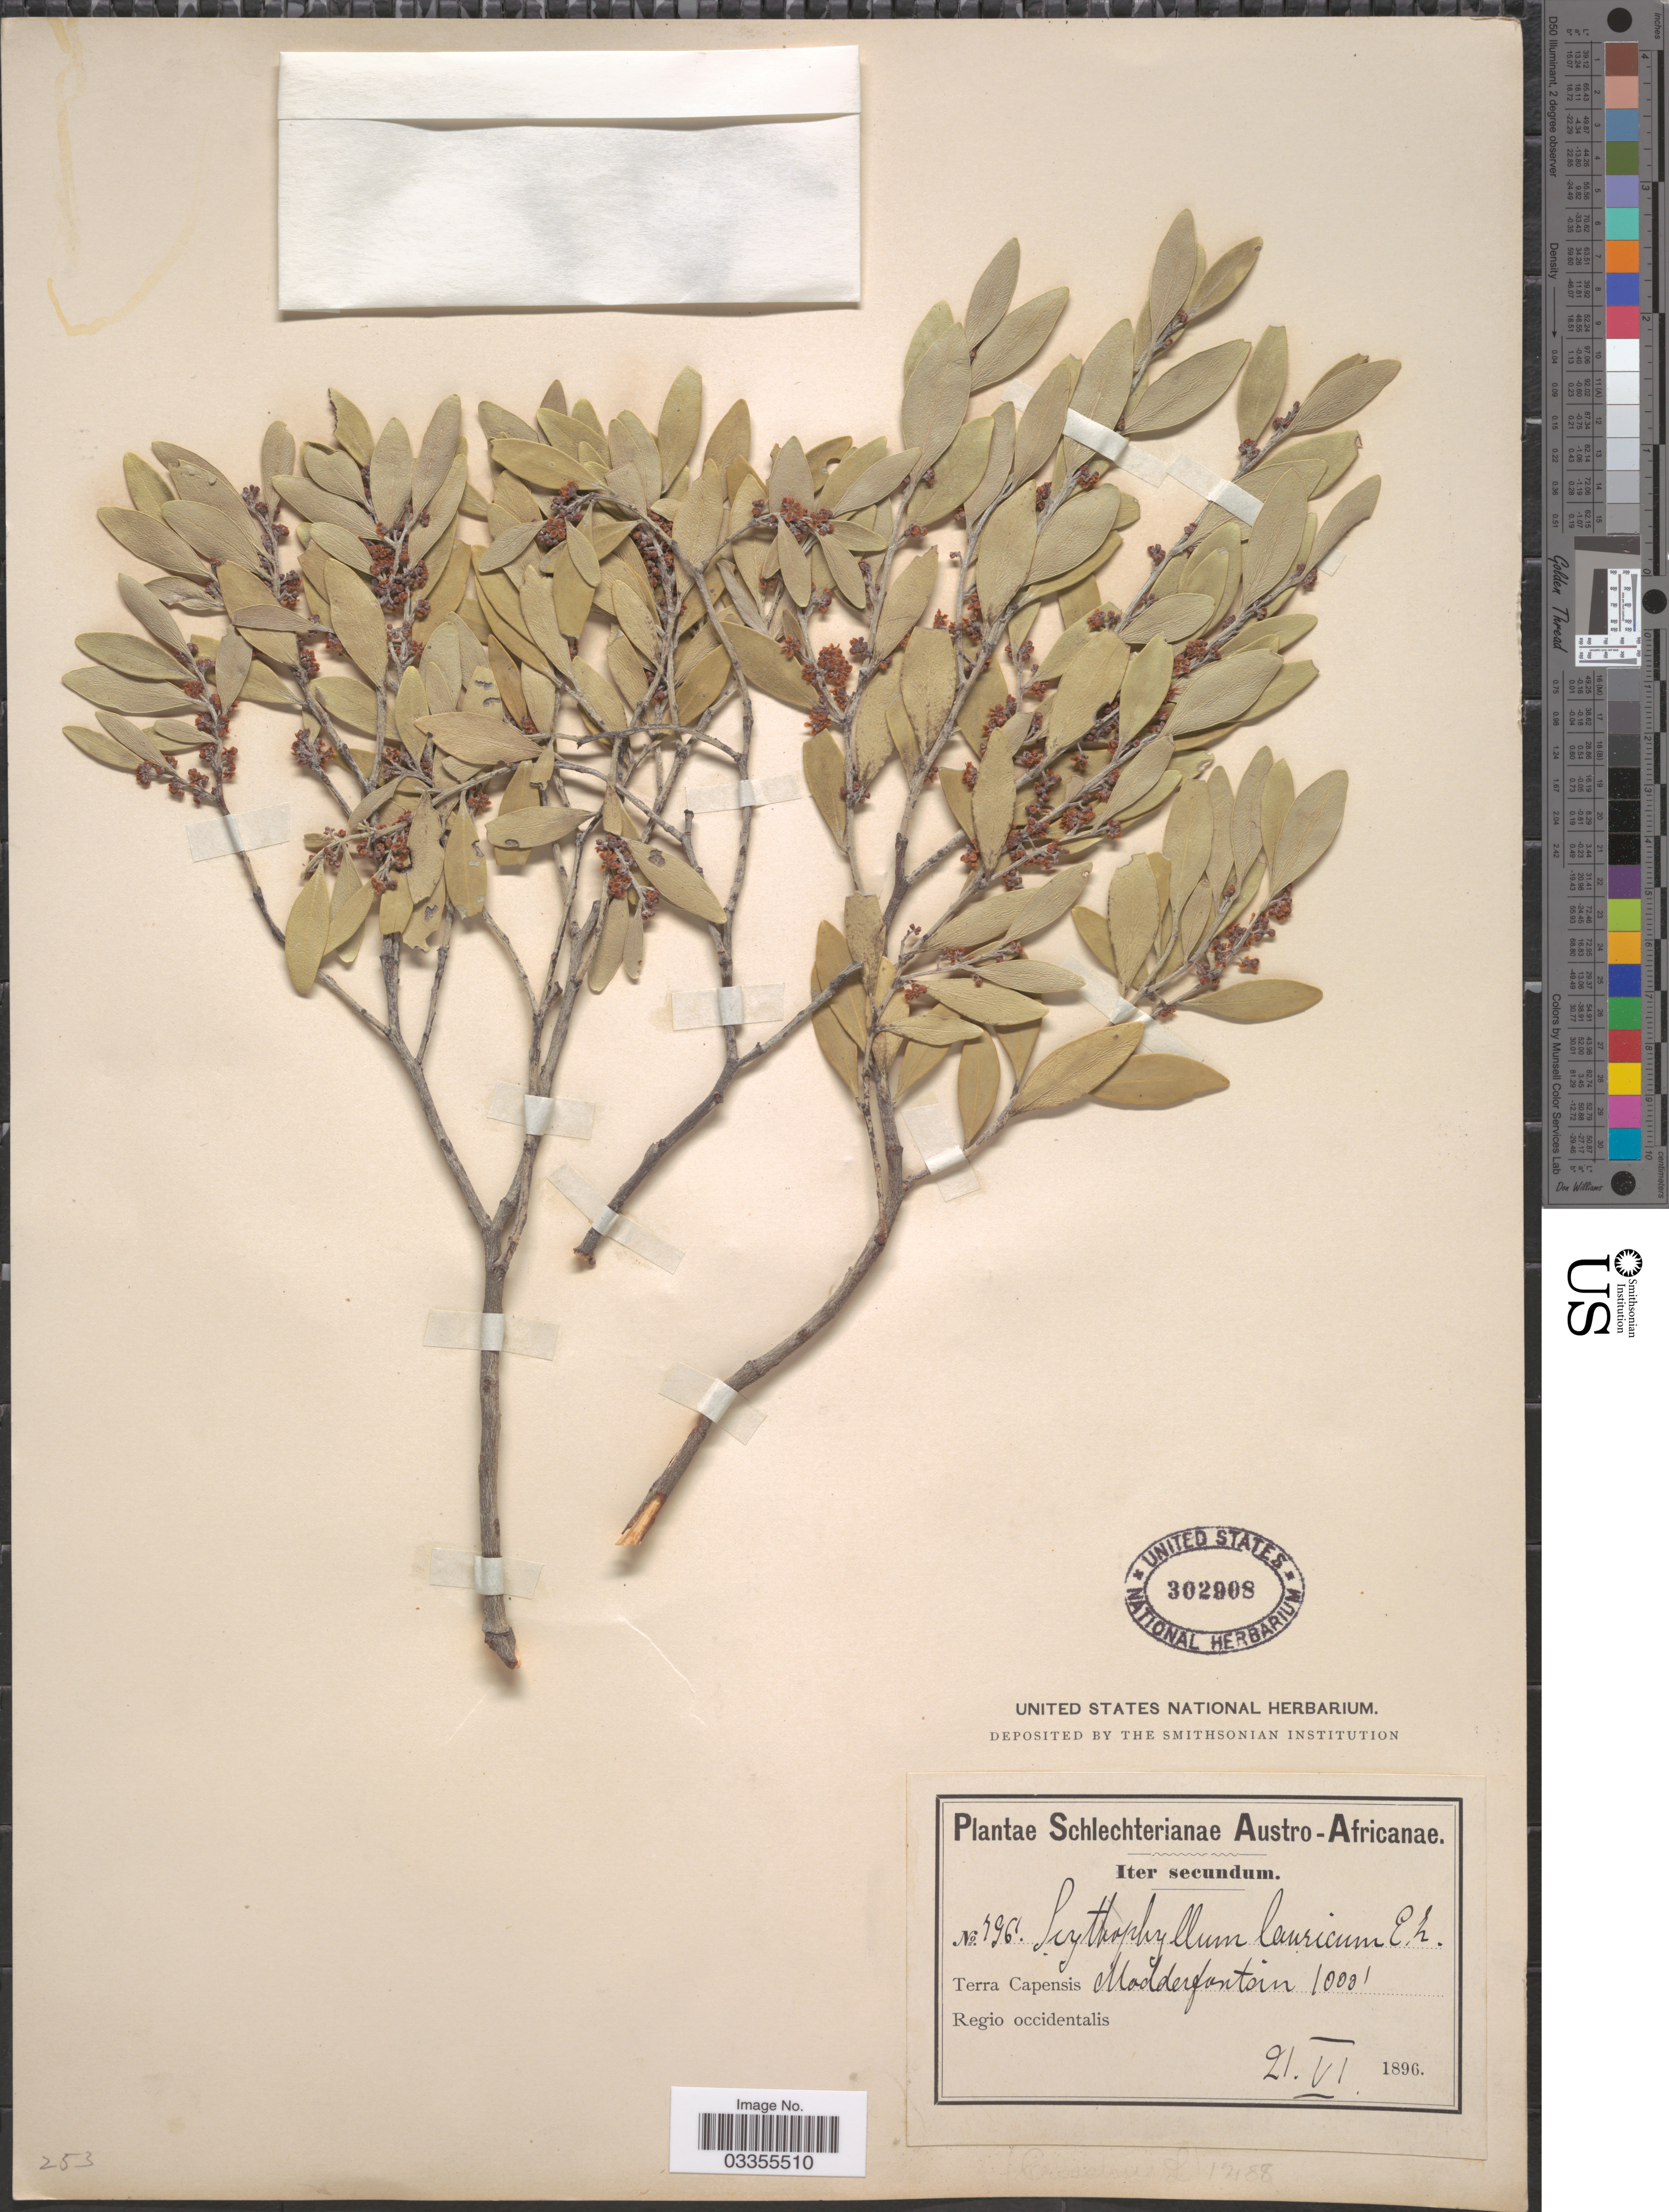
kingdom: Plantae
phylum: Tracheophyta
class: Magnoliopsida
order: Celastrales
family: Celastraceae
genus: Gymnosporia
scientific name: Gymnosporia laurina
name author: Szyszyl.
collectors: Schlechter, --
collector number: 7961*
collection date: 1896-06-21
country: South Africa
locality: Austro-Africanae. Terra Capensis Modderfontein. Regio occidentalis.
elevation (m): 305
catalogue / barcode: US 302908